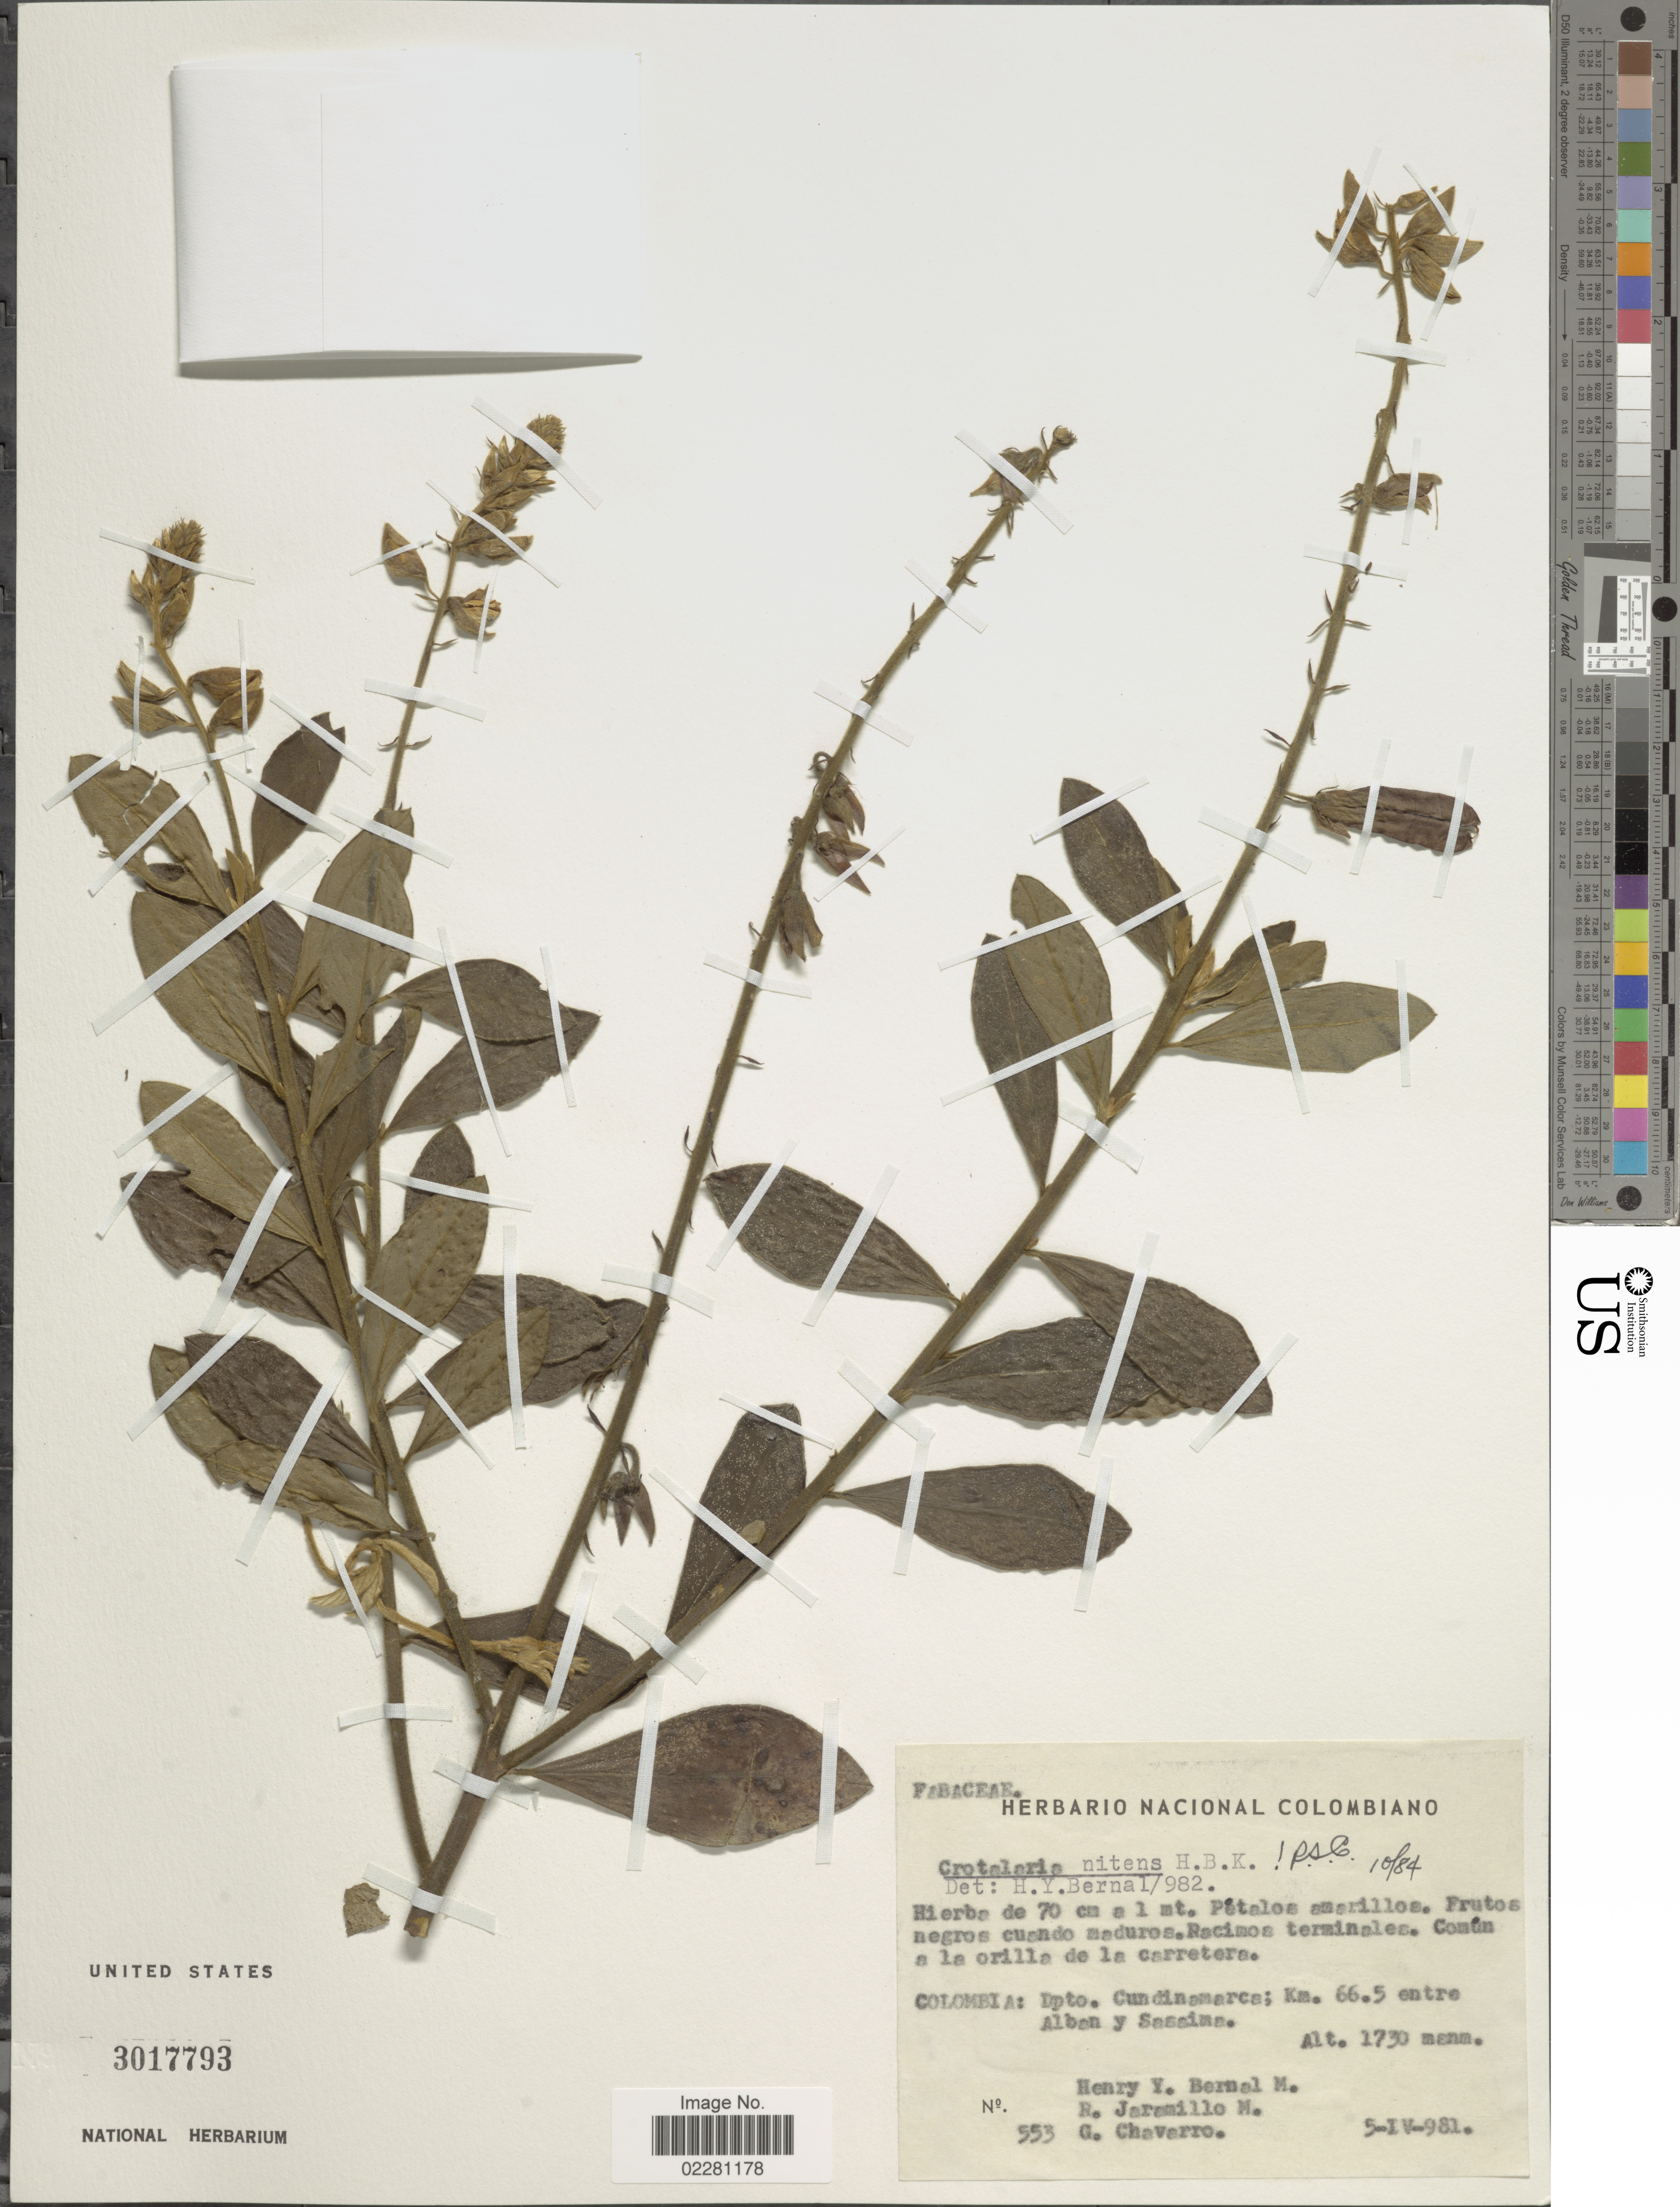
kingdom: Plantae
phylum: Tracheophyta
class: Magnoliopsida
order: Fabales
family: Fabaceae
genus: Crotalaria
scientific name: Crotalaria nitens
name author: Kunth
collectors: H. Y. Bernal, R. Jaramillo M. & G. Chavarro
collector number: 553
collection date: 1981-04-05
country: Colombia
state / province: Cundinamarca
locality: Km 66.5 entre Alban y Sasaima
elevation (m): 1730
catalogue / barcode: US 3017793